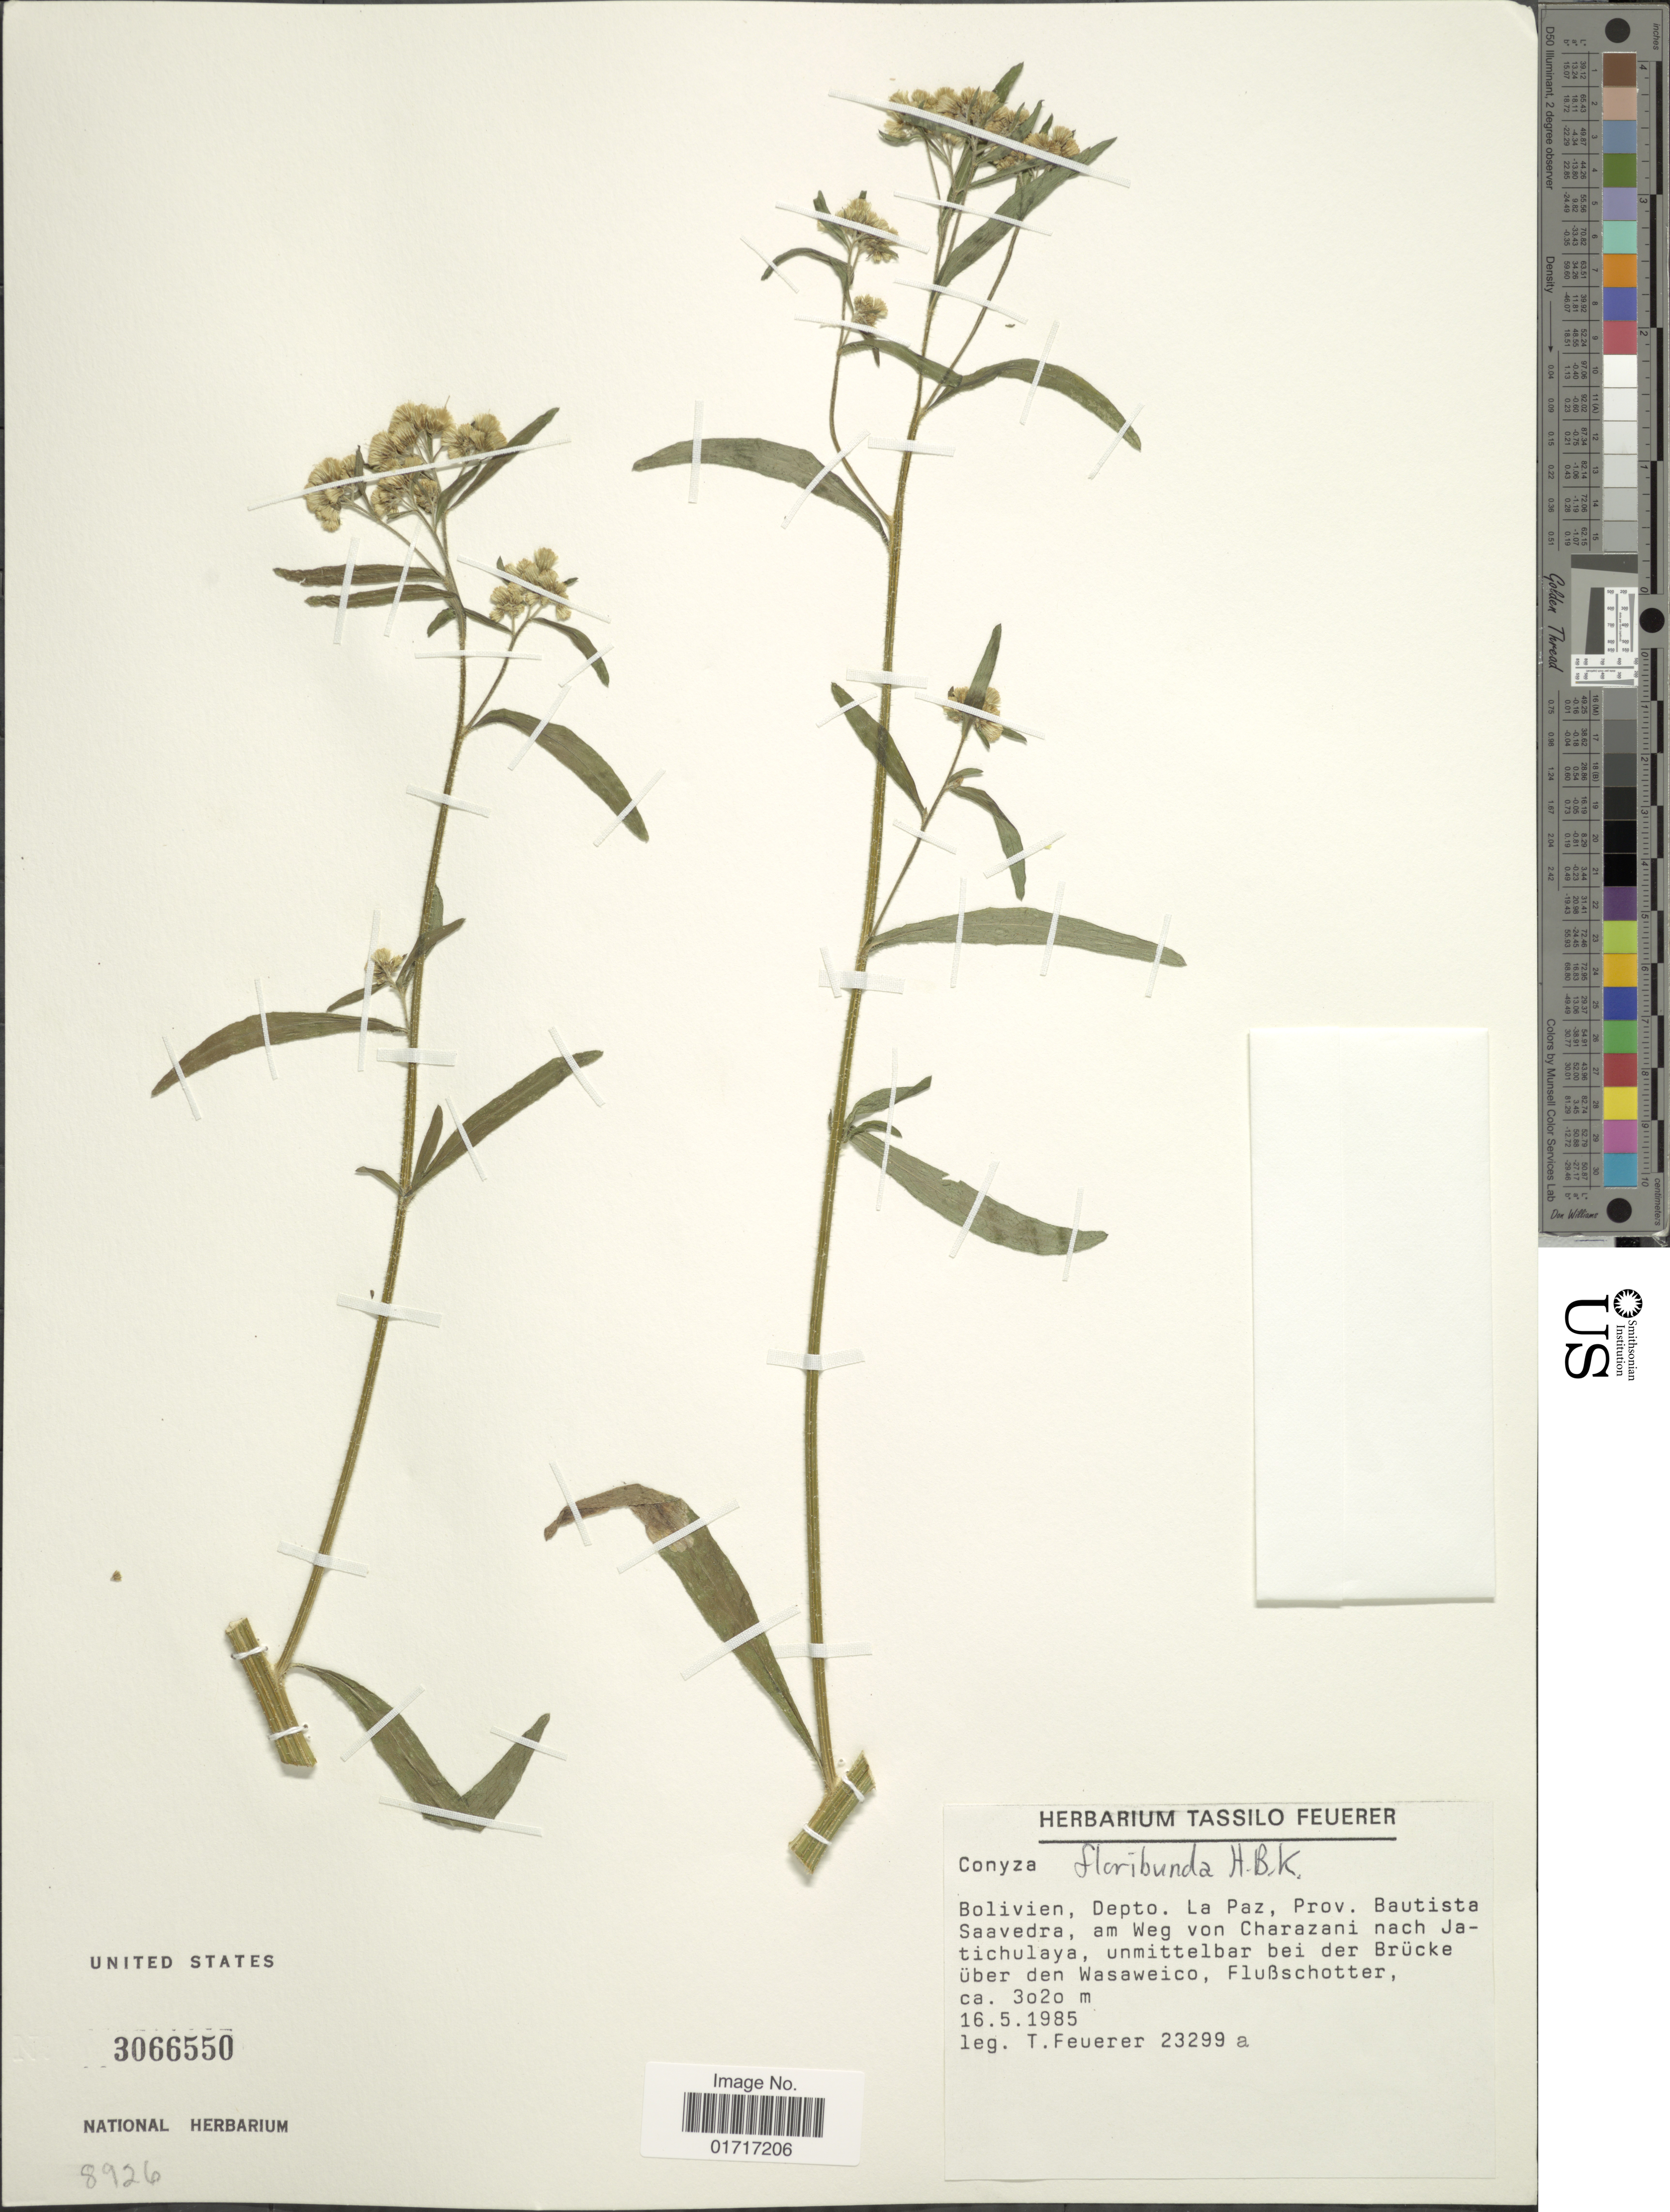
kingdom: Plantae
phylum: Tracheophyta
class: Magnoliopsida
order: Asterales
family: Asteraceae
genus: Conyza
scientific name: Conyza floribunda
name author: Kunth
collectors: T. Feuerer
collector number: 23229a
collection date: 1985-05-16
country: Bolivia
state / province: La Paz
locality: Bolivien, Depto. La Paz. Prov. Bautista Saavedra, am Weg von Charazani nach Jatichulaya, unmittelbar bei der Brucke uber den Wasaweico, Flubschotter.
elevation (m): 3020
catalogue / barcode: US 3066550